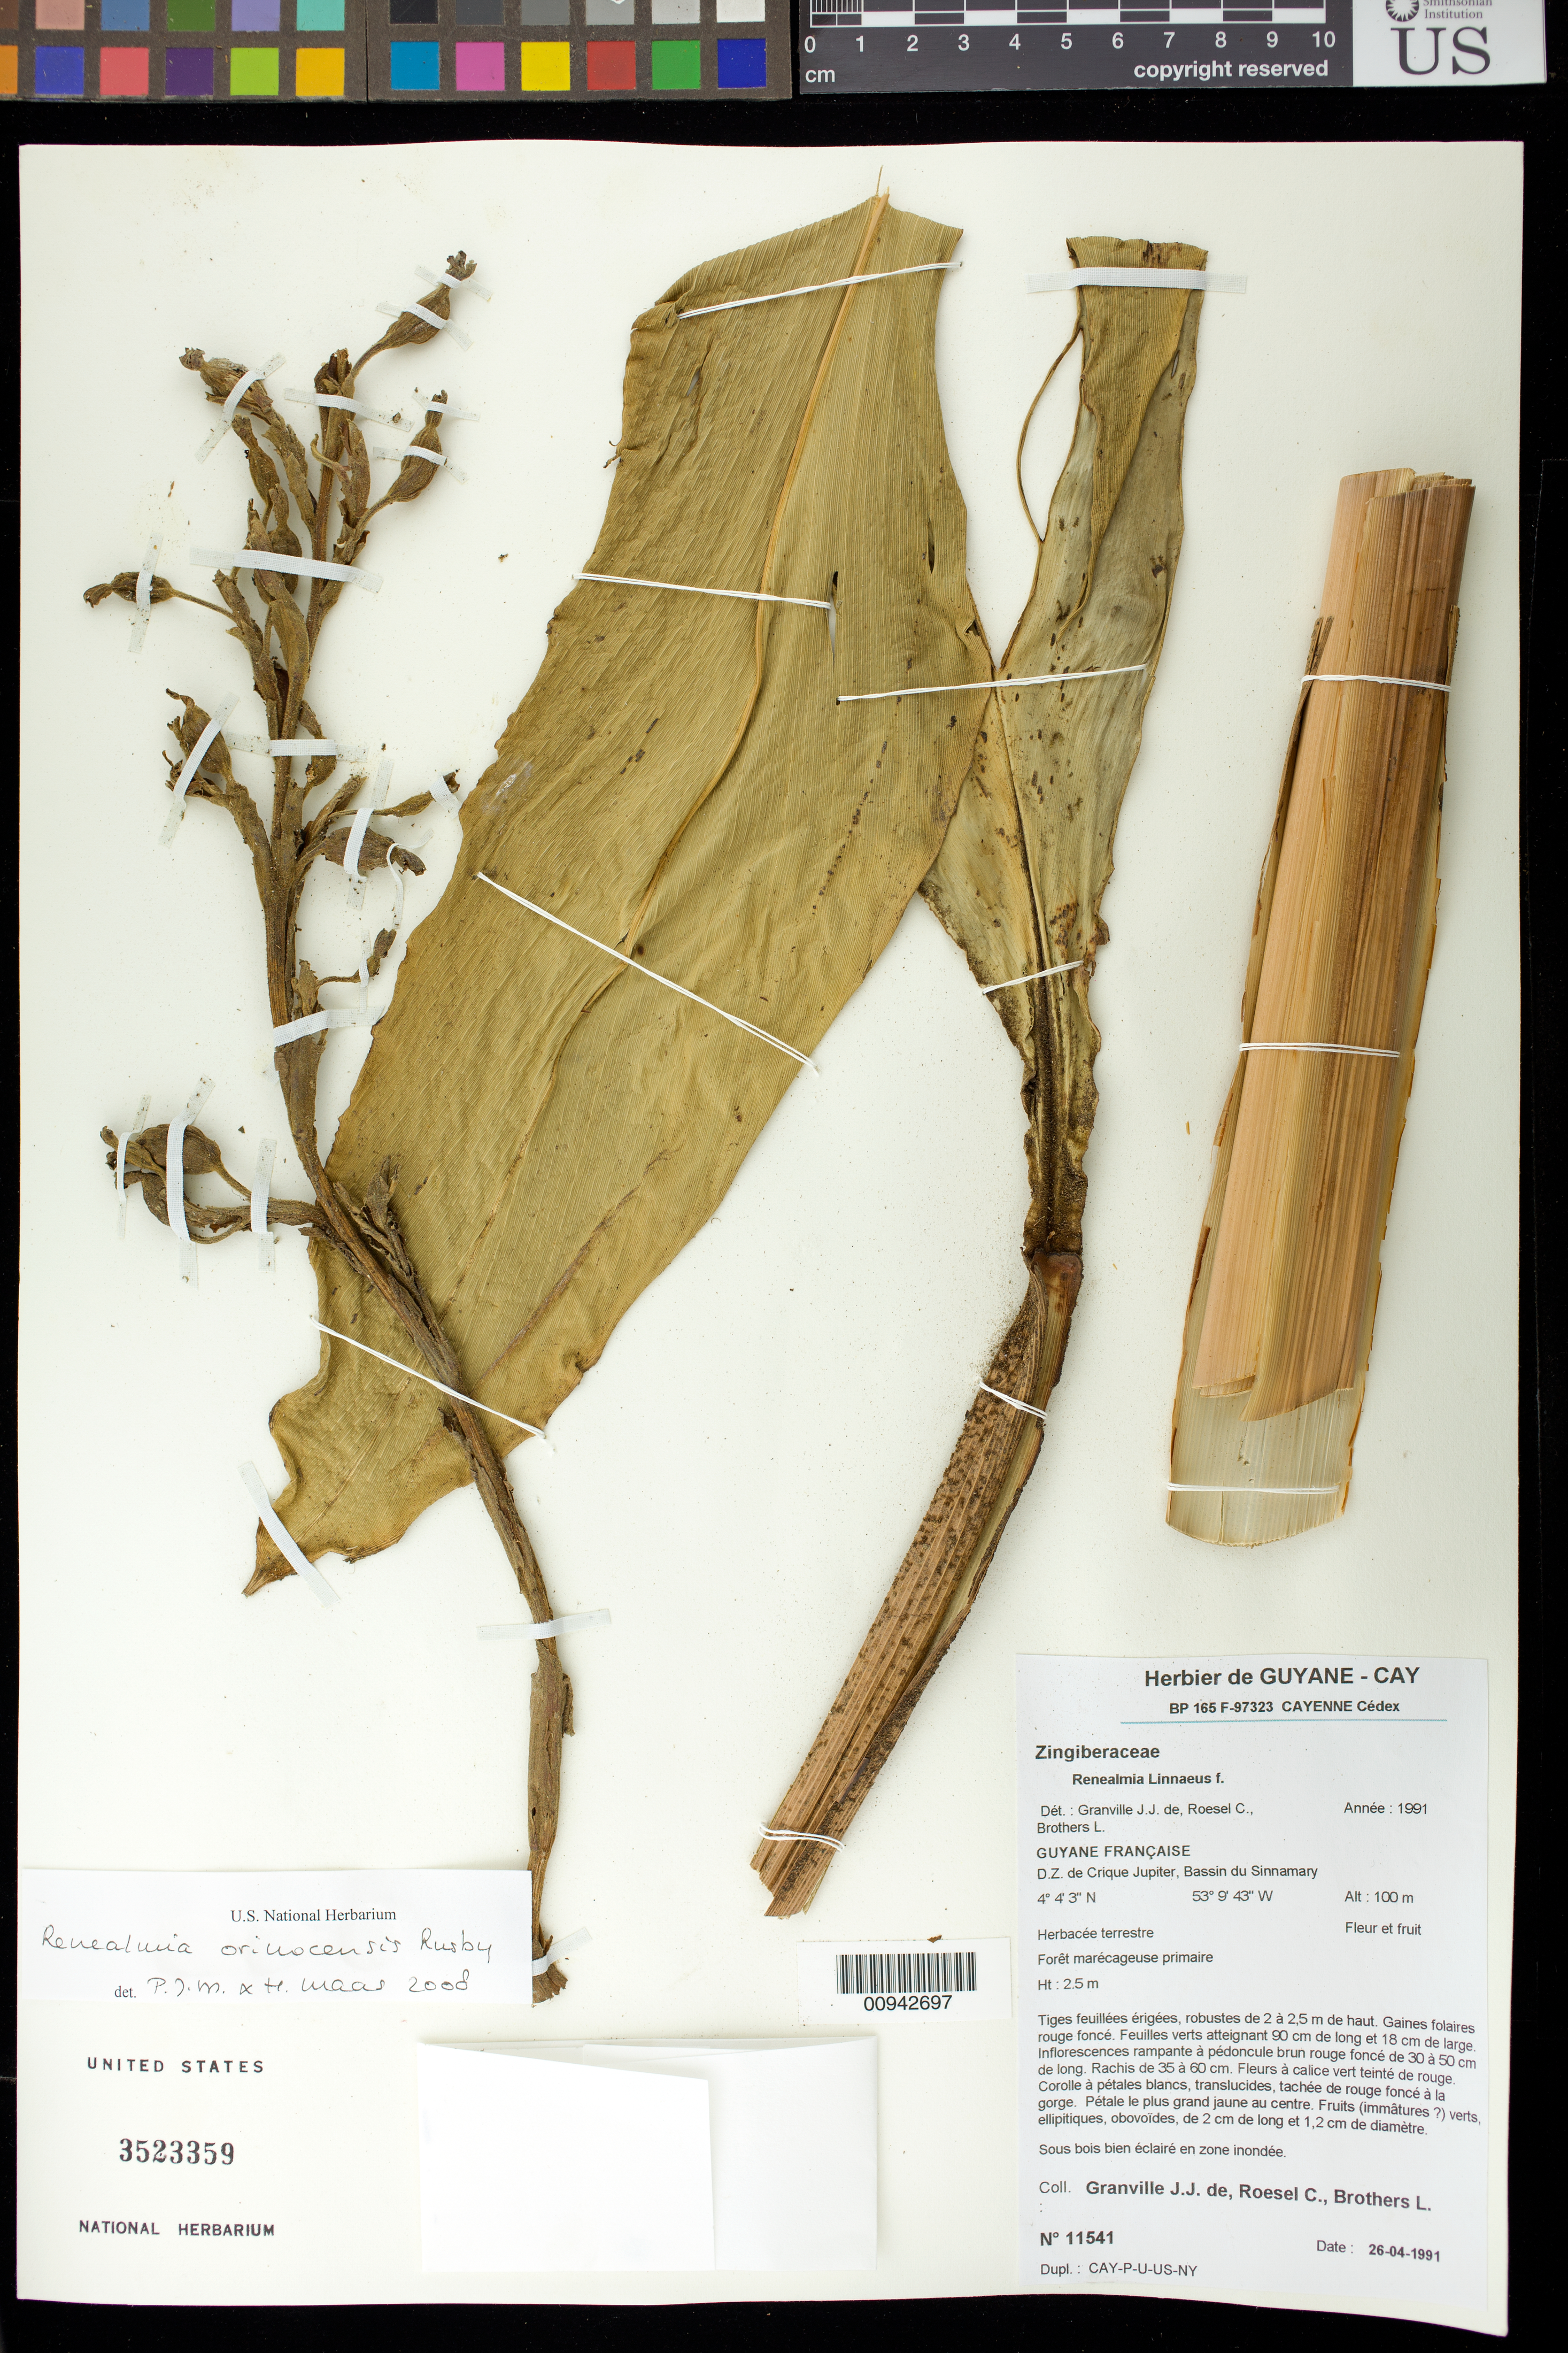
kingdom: Plantae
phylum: Tracheophyta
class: Liliopsida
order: Zingiberales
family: Zingiberaceae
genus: Renealmia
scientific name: Renealmia orinocensis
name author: Rusby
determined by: Maas, Paul J.; Maas, H.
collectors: J.-J. de Granville, C. S. Roesel & L. Brothers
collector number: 11541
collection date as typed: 26-Apr-91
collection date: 1991-04-26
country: French Guiana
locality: D.Z. de Crique Jupiter, Bassin du Sinnamary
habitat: Foret marecageuse primaire. Sous bois bien eclaire en zone inondee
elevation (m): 100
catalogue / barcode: US 3523359